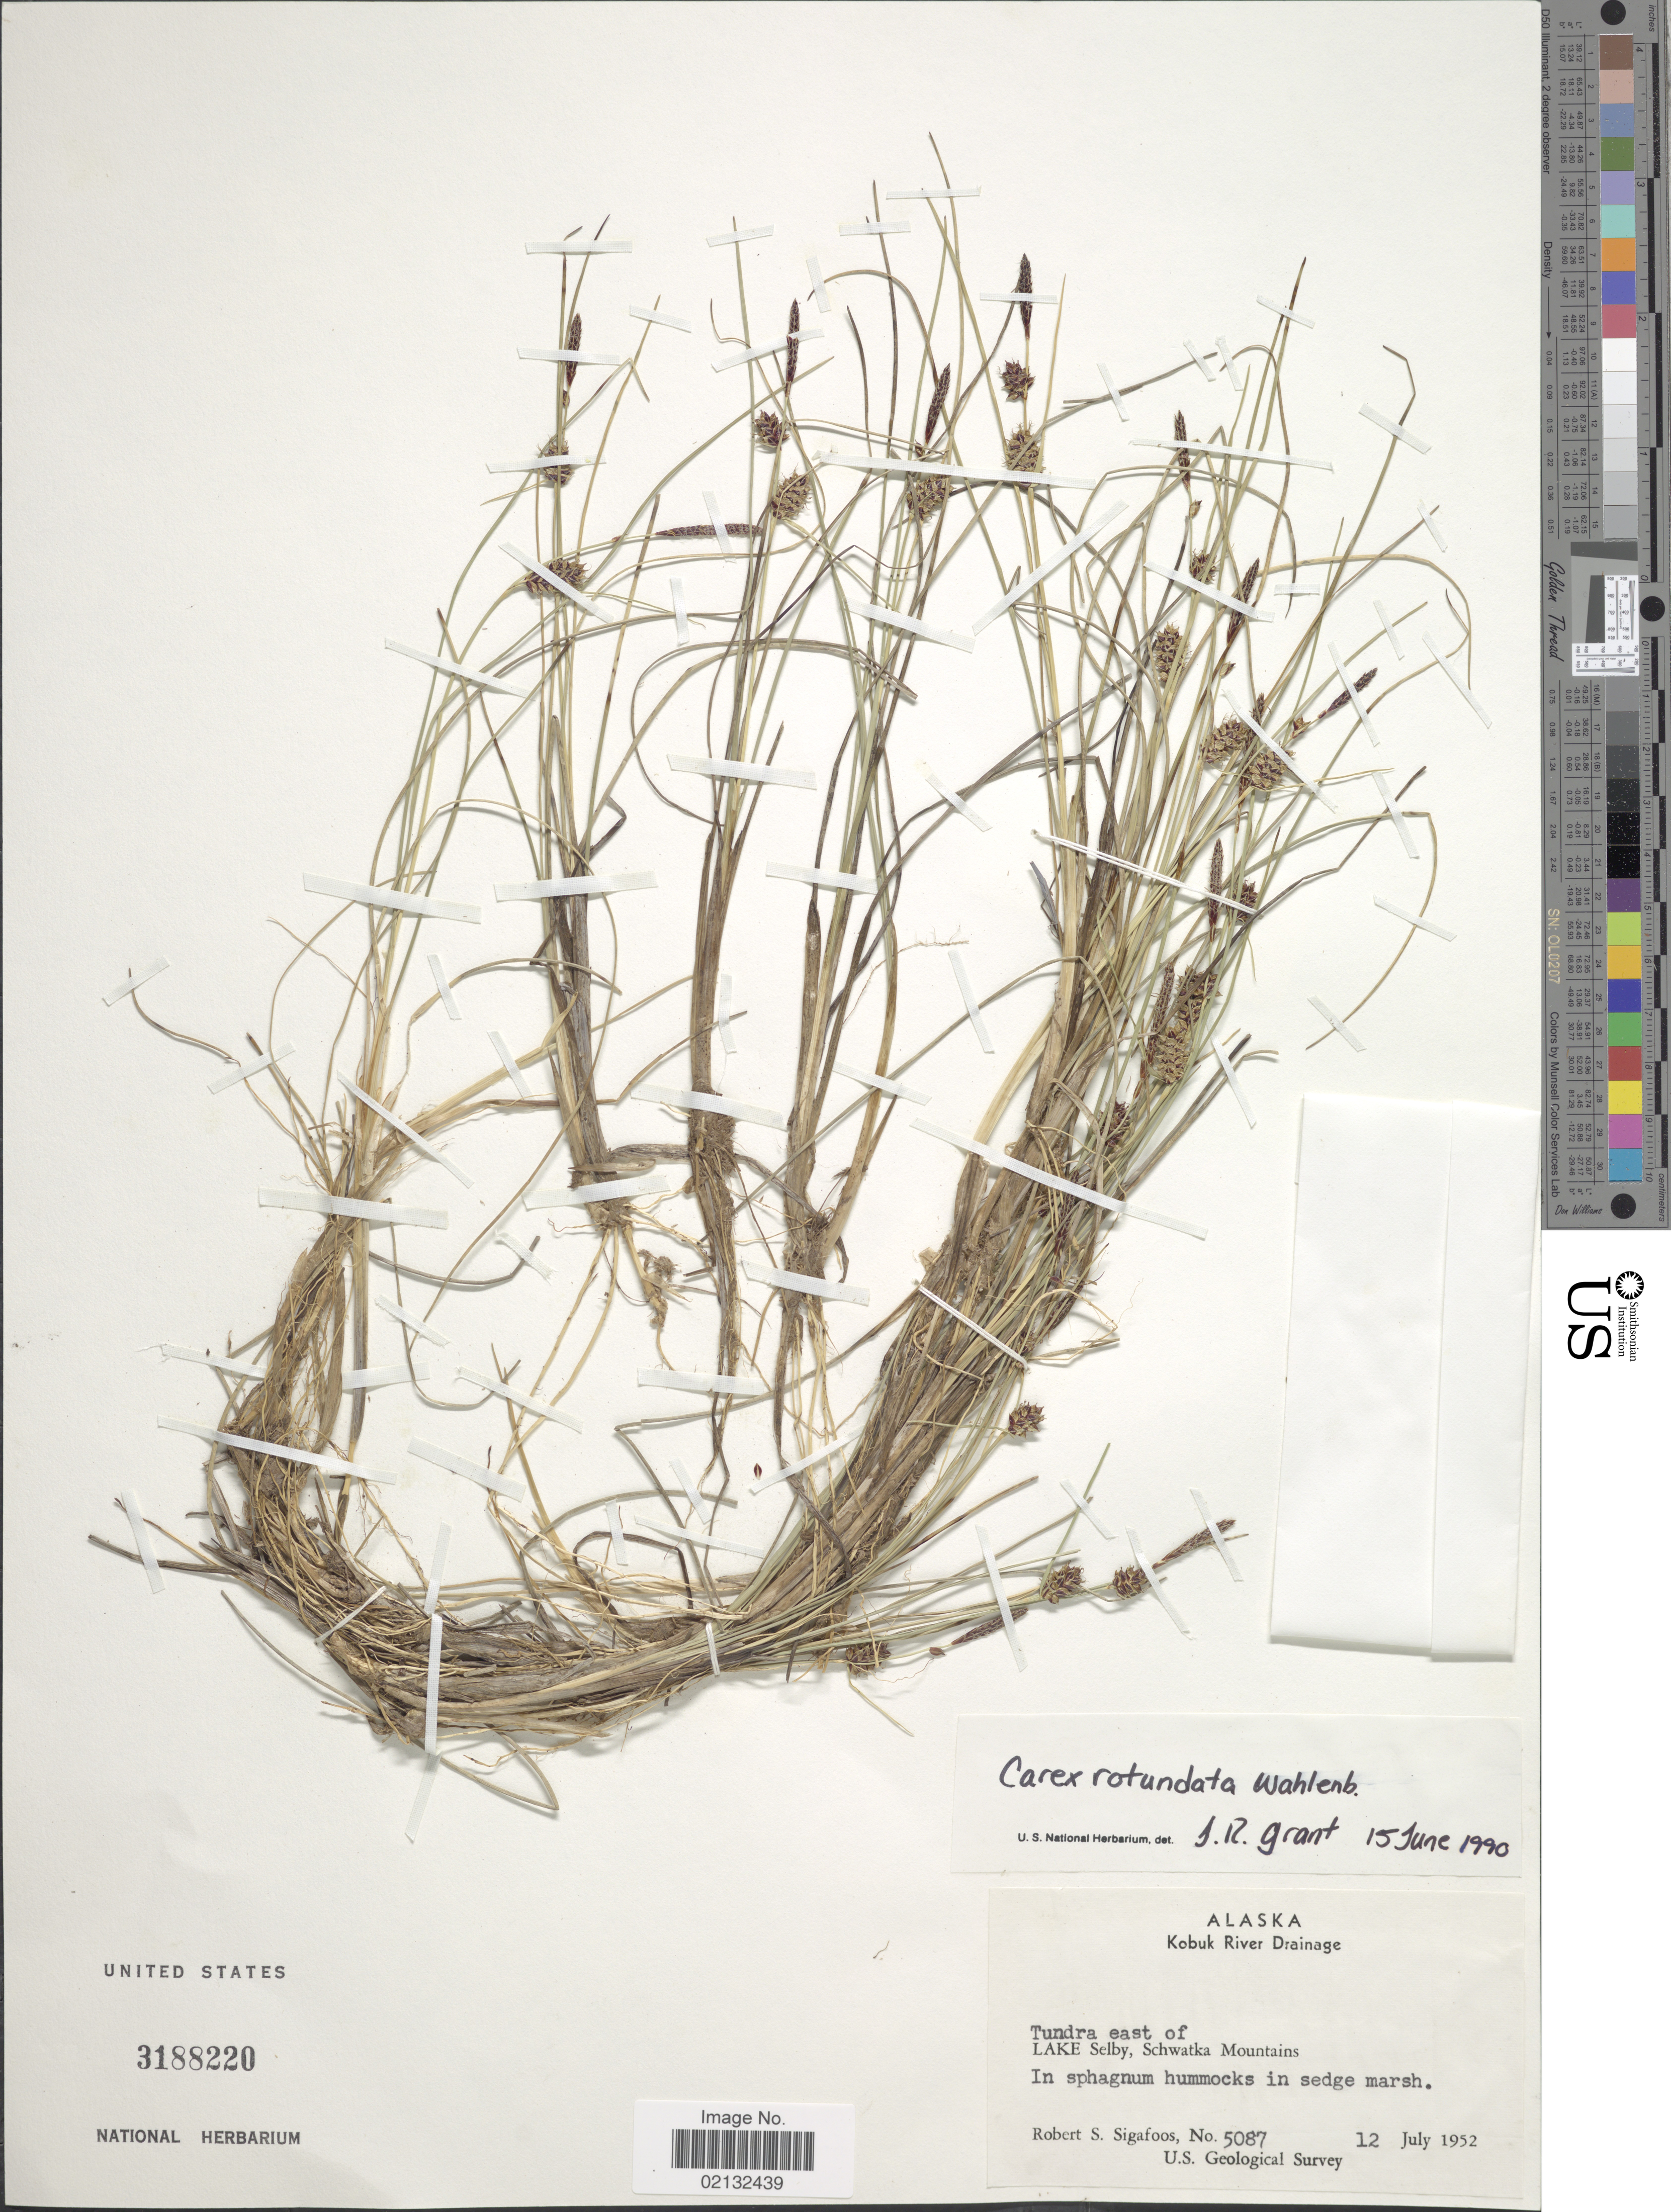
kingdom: Plantae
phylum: Tracheophyta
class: Liliopsida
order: Poales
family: Cyperaceae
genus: Carex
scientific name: Carex rotundata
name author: Wahlenb.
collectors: R. Sigafoos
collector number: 5087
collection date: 1952-07-12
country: United States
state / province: Alaska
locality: Kobuk River Drainage. Lake Selby, Schwatka Mountains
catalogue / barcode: US 3188220